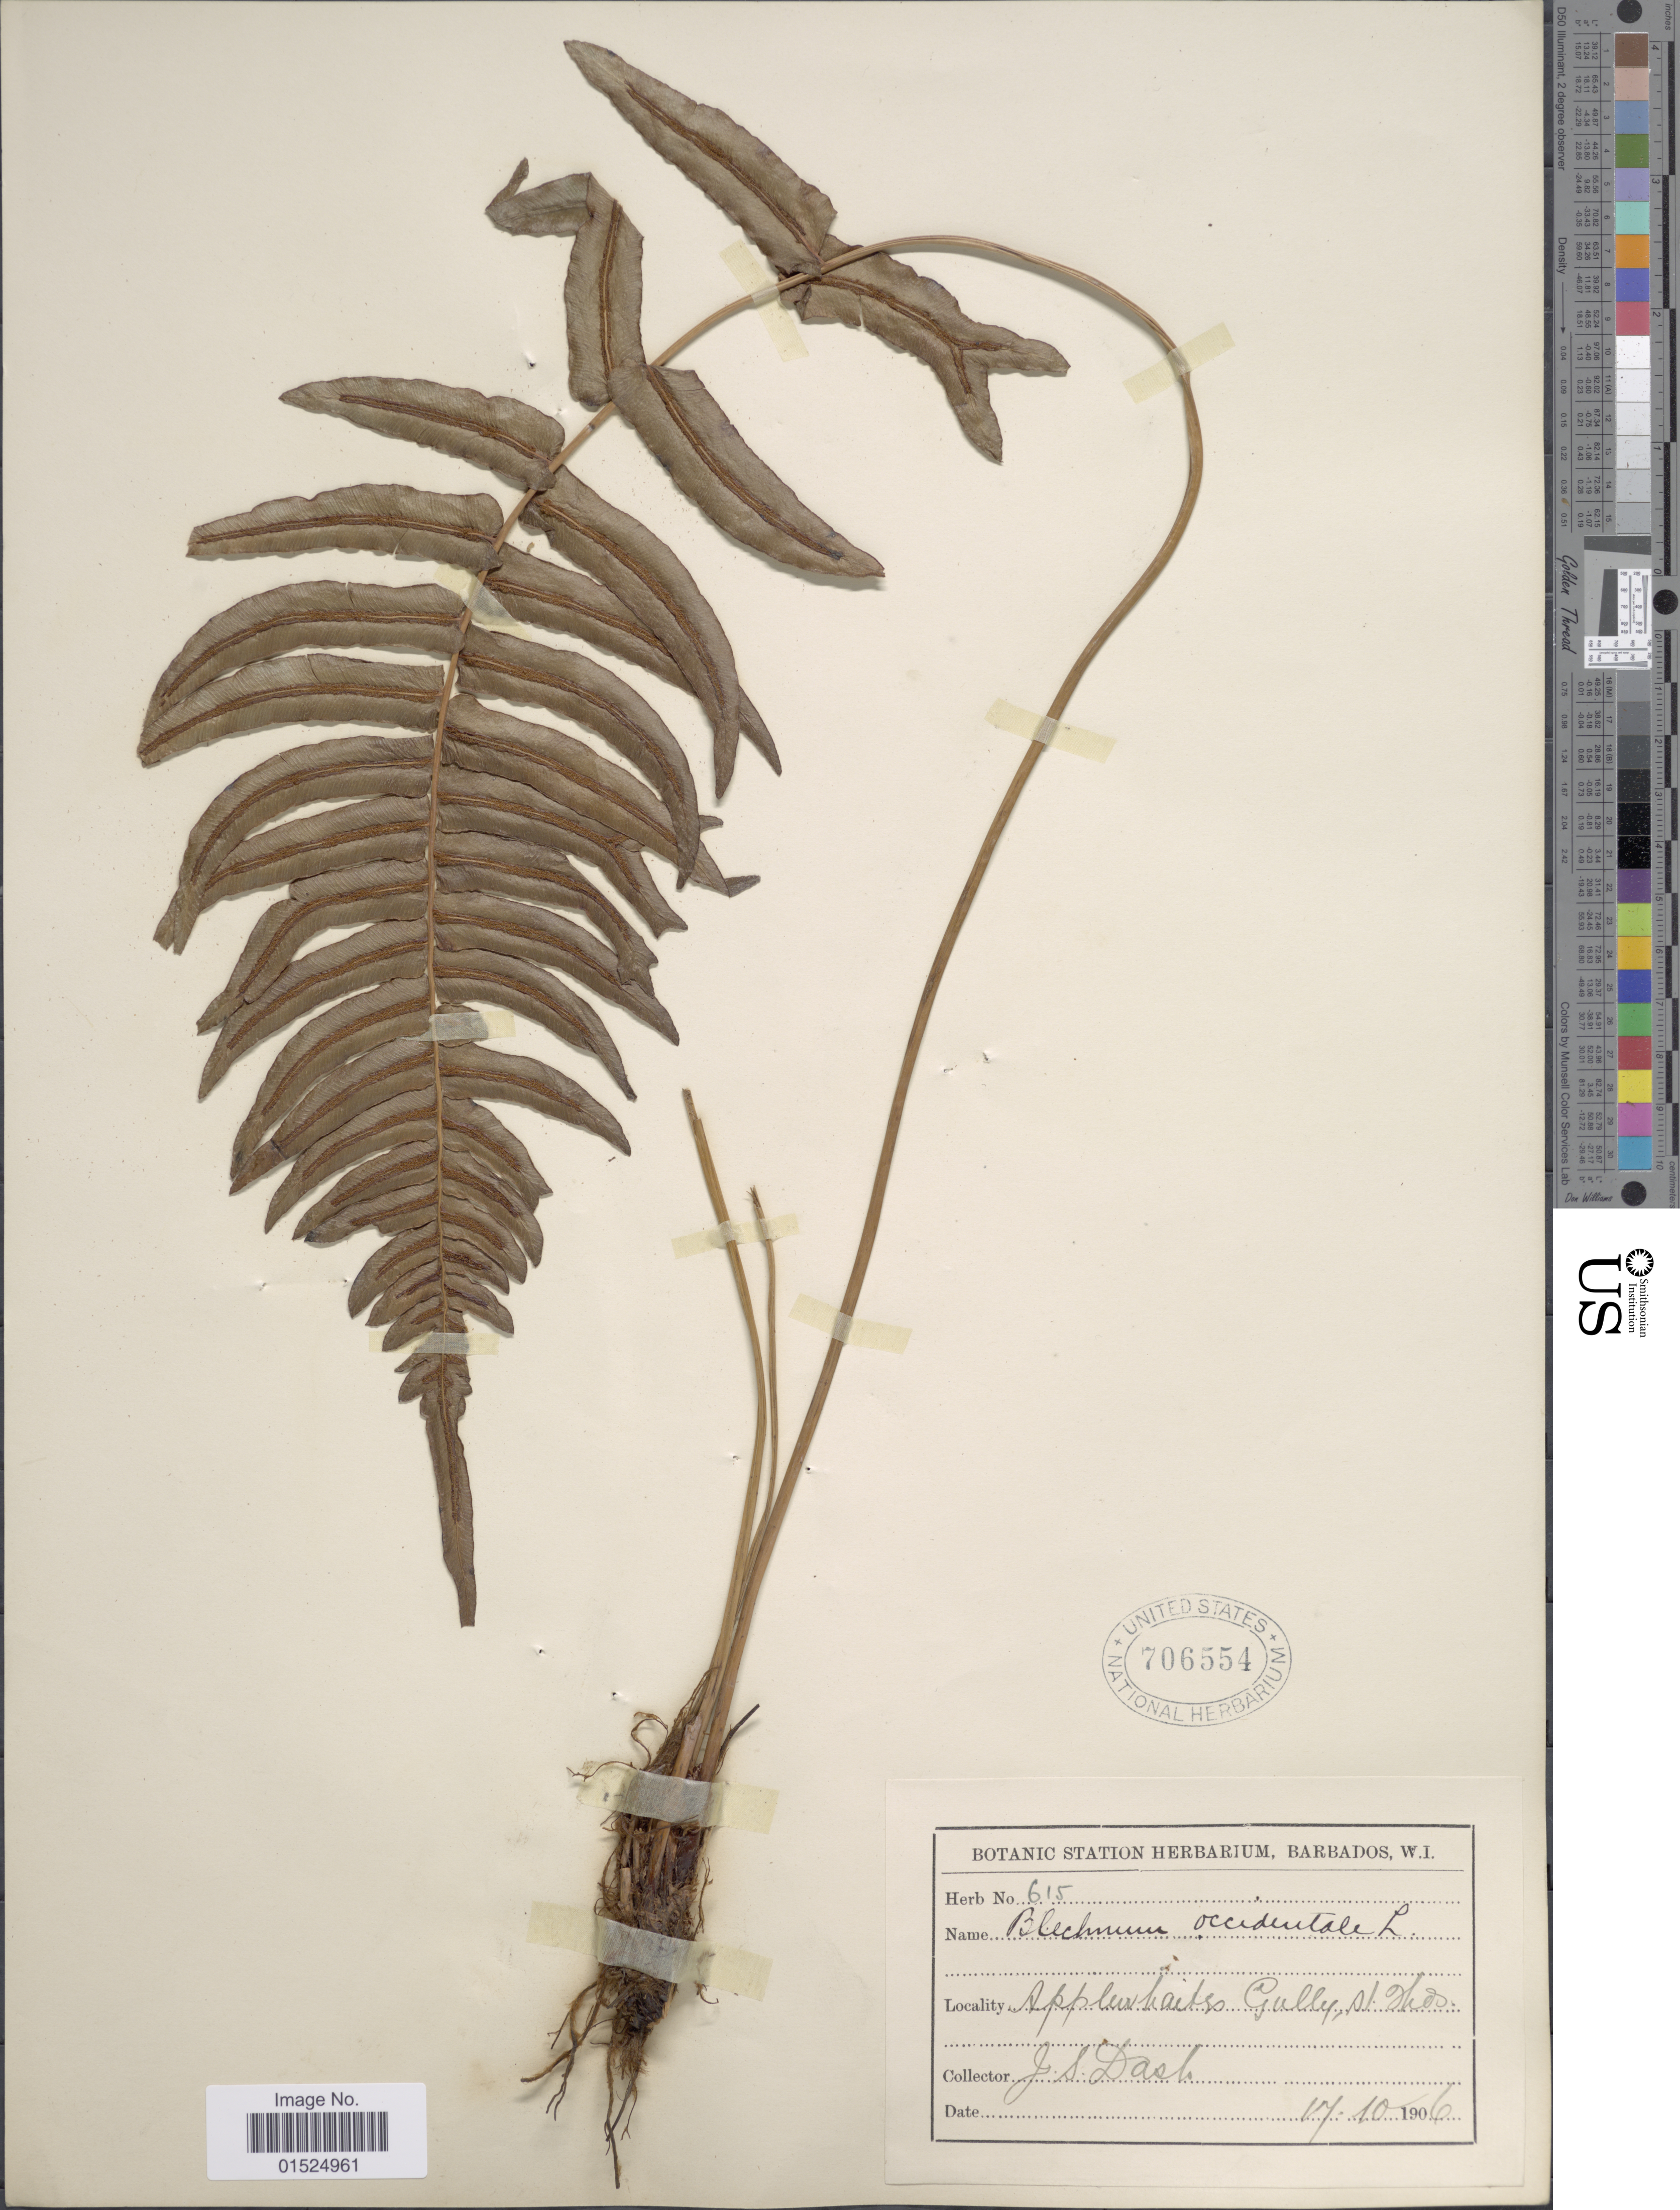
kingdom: Plantae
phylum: Tracheophyta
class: Polypodiopsida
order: Polypodiales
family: Blechnaceae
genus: Blechnum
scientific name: Blechnum occidentale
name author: L.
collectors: J. Dash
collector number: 615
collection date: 1906-10-14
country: Barbados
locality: Applewaites Gully , St. Thos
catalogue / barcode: US 706554